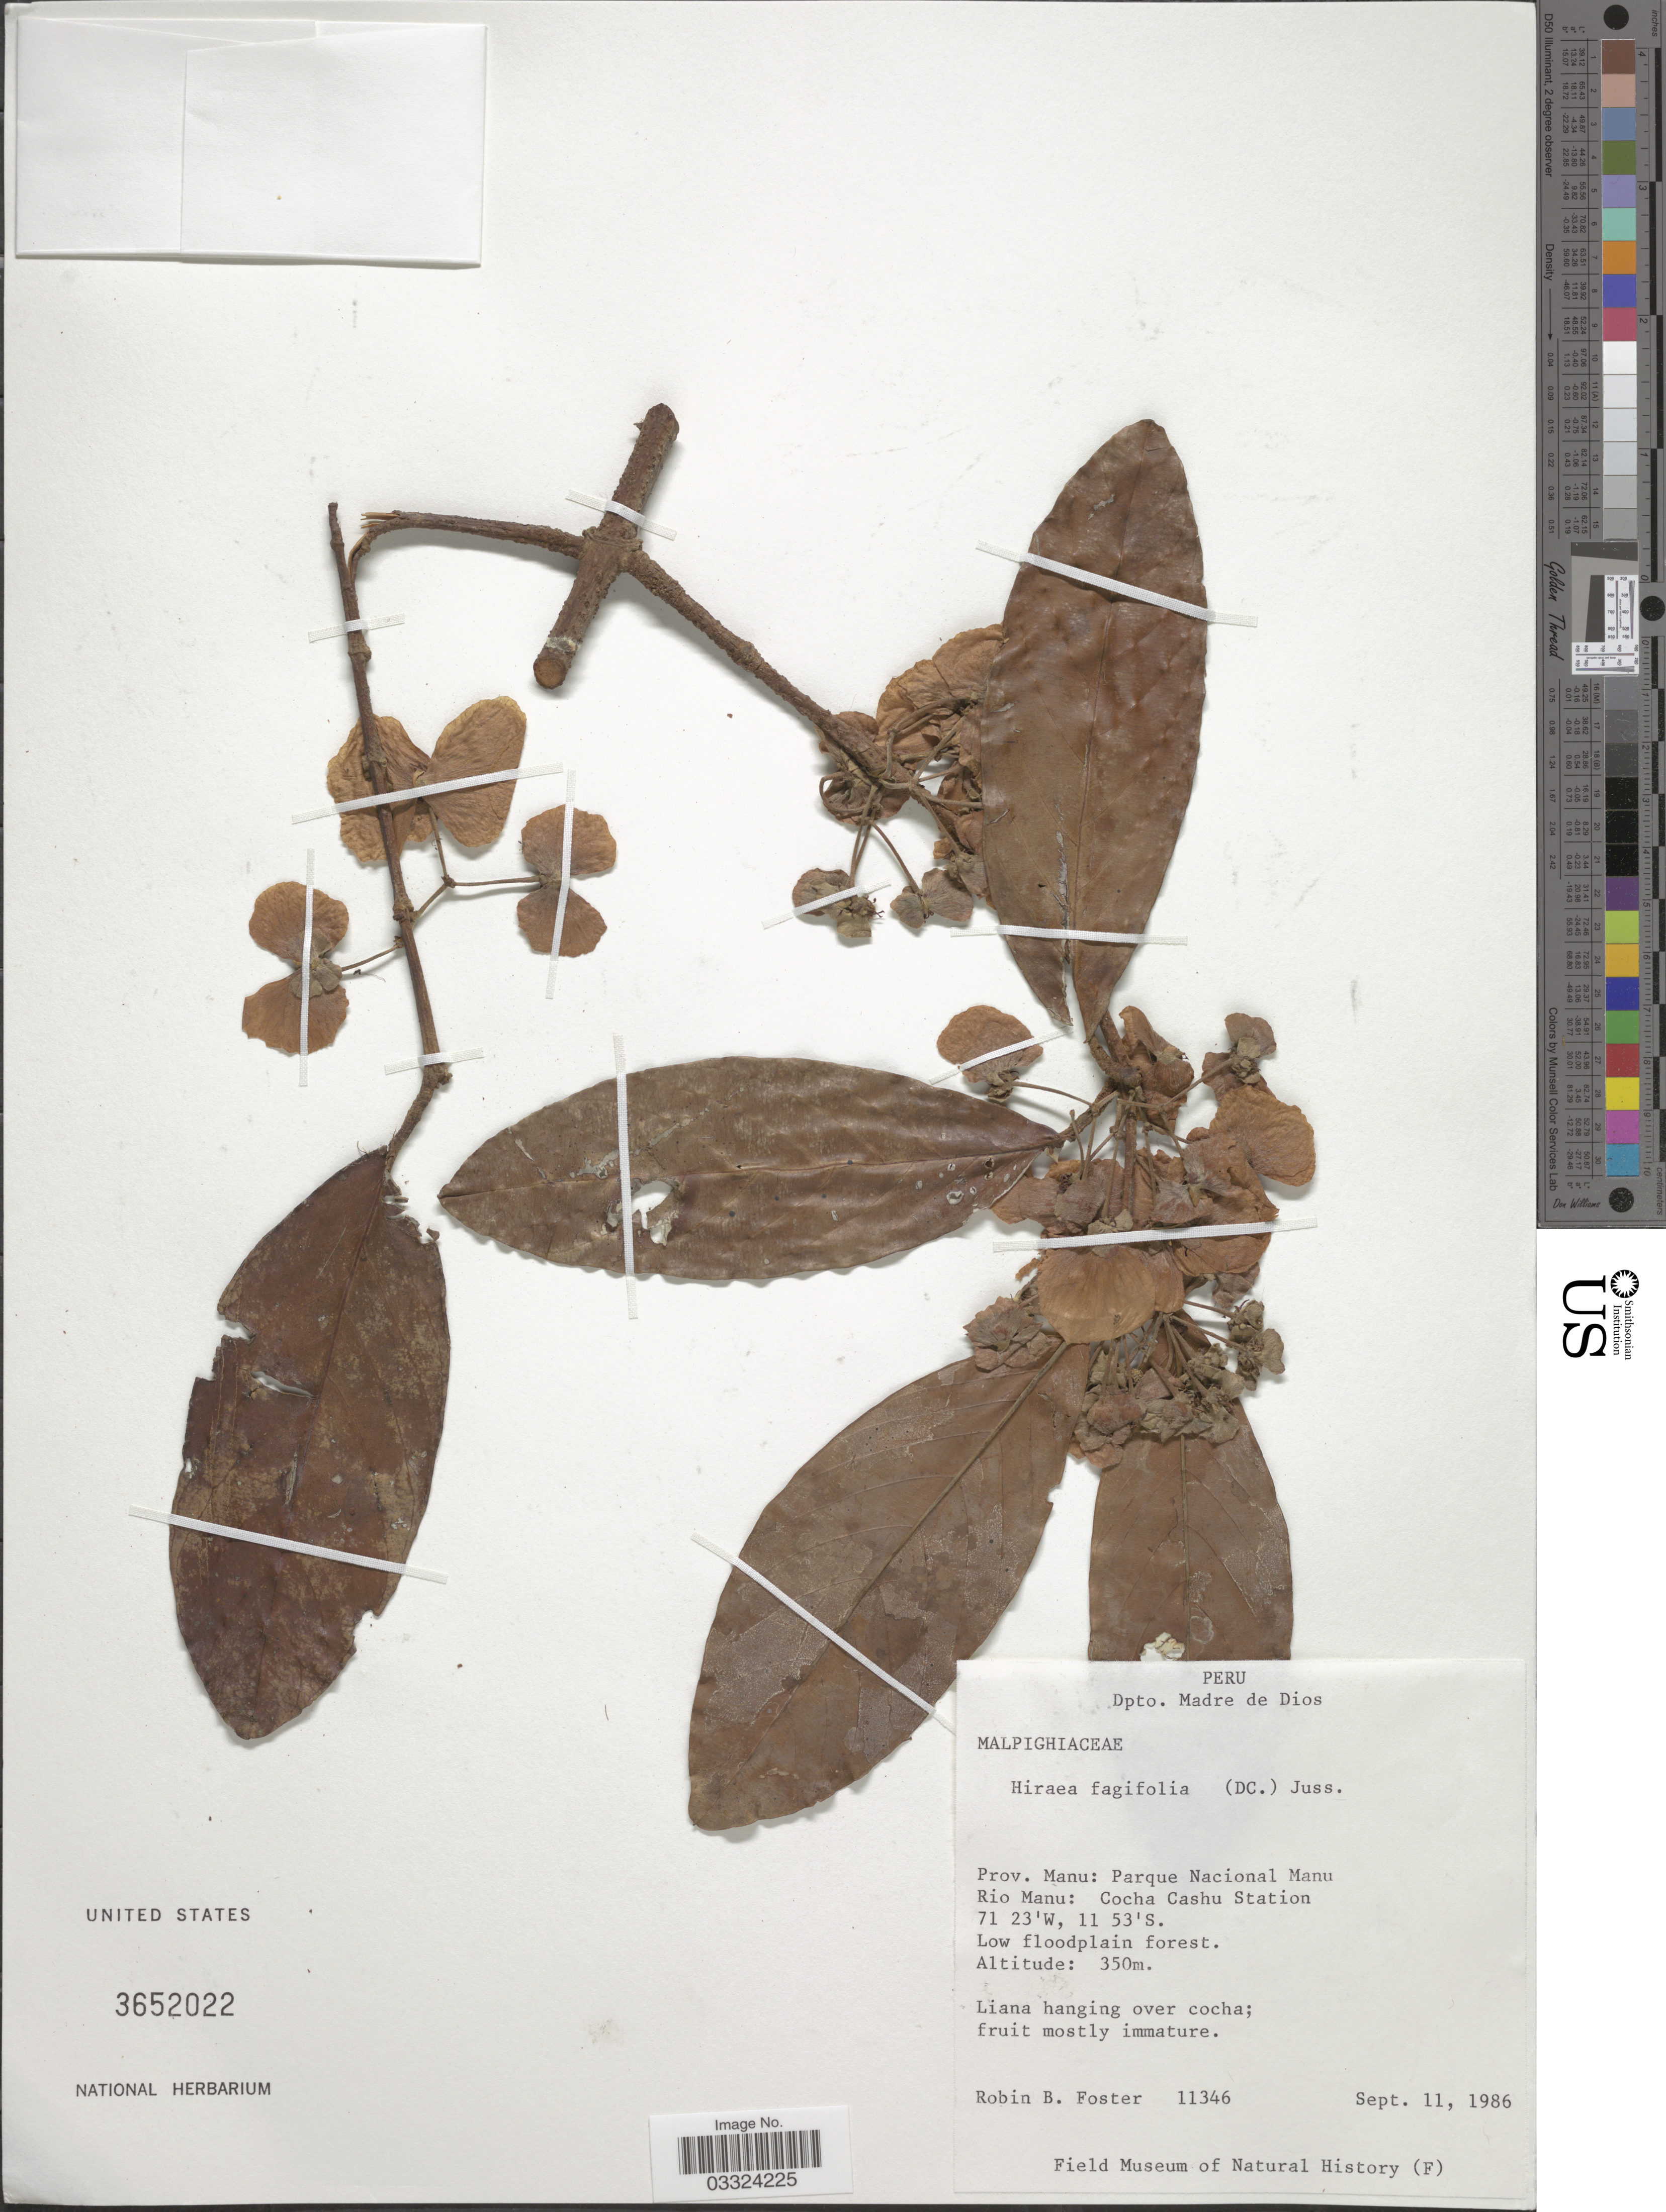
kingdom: Plantae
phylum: Tracheophyta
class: Magnoliopsida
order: Malpighiales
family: Malpighiaceae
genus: Hiraea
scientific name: Hiraea fagifolia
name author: (DC.) A. Juss.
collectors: R. B. Foster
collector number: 11346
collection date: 1986-09-11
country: Peru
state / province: Madre de Dios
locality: Prov. Manu: Parque Nacional Manu. Rio Manu: Cocha Cashu Station.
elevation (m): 350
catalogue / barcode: US 3652022